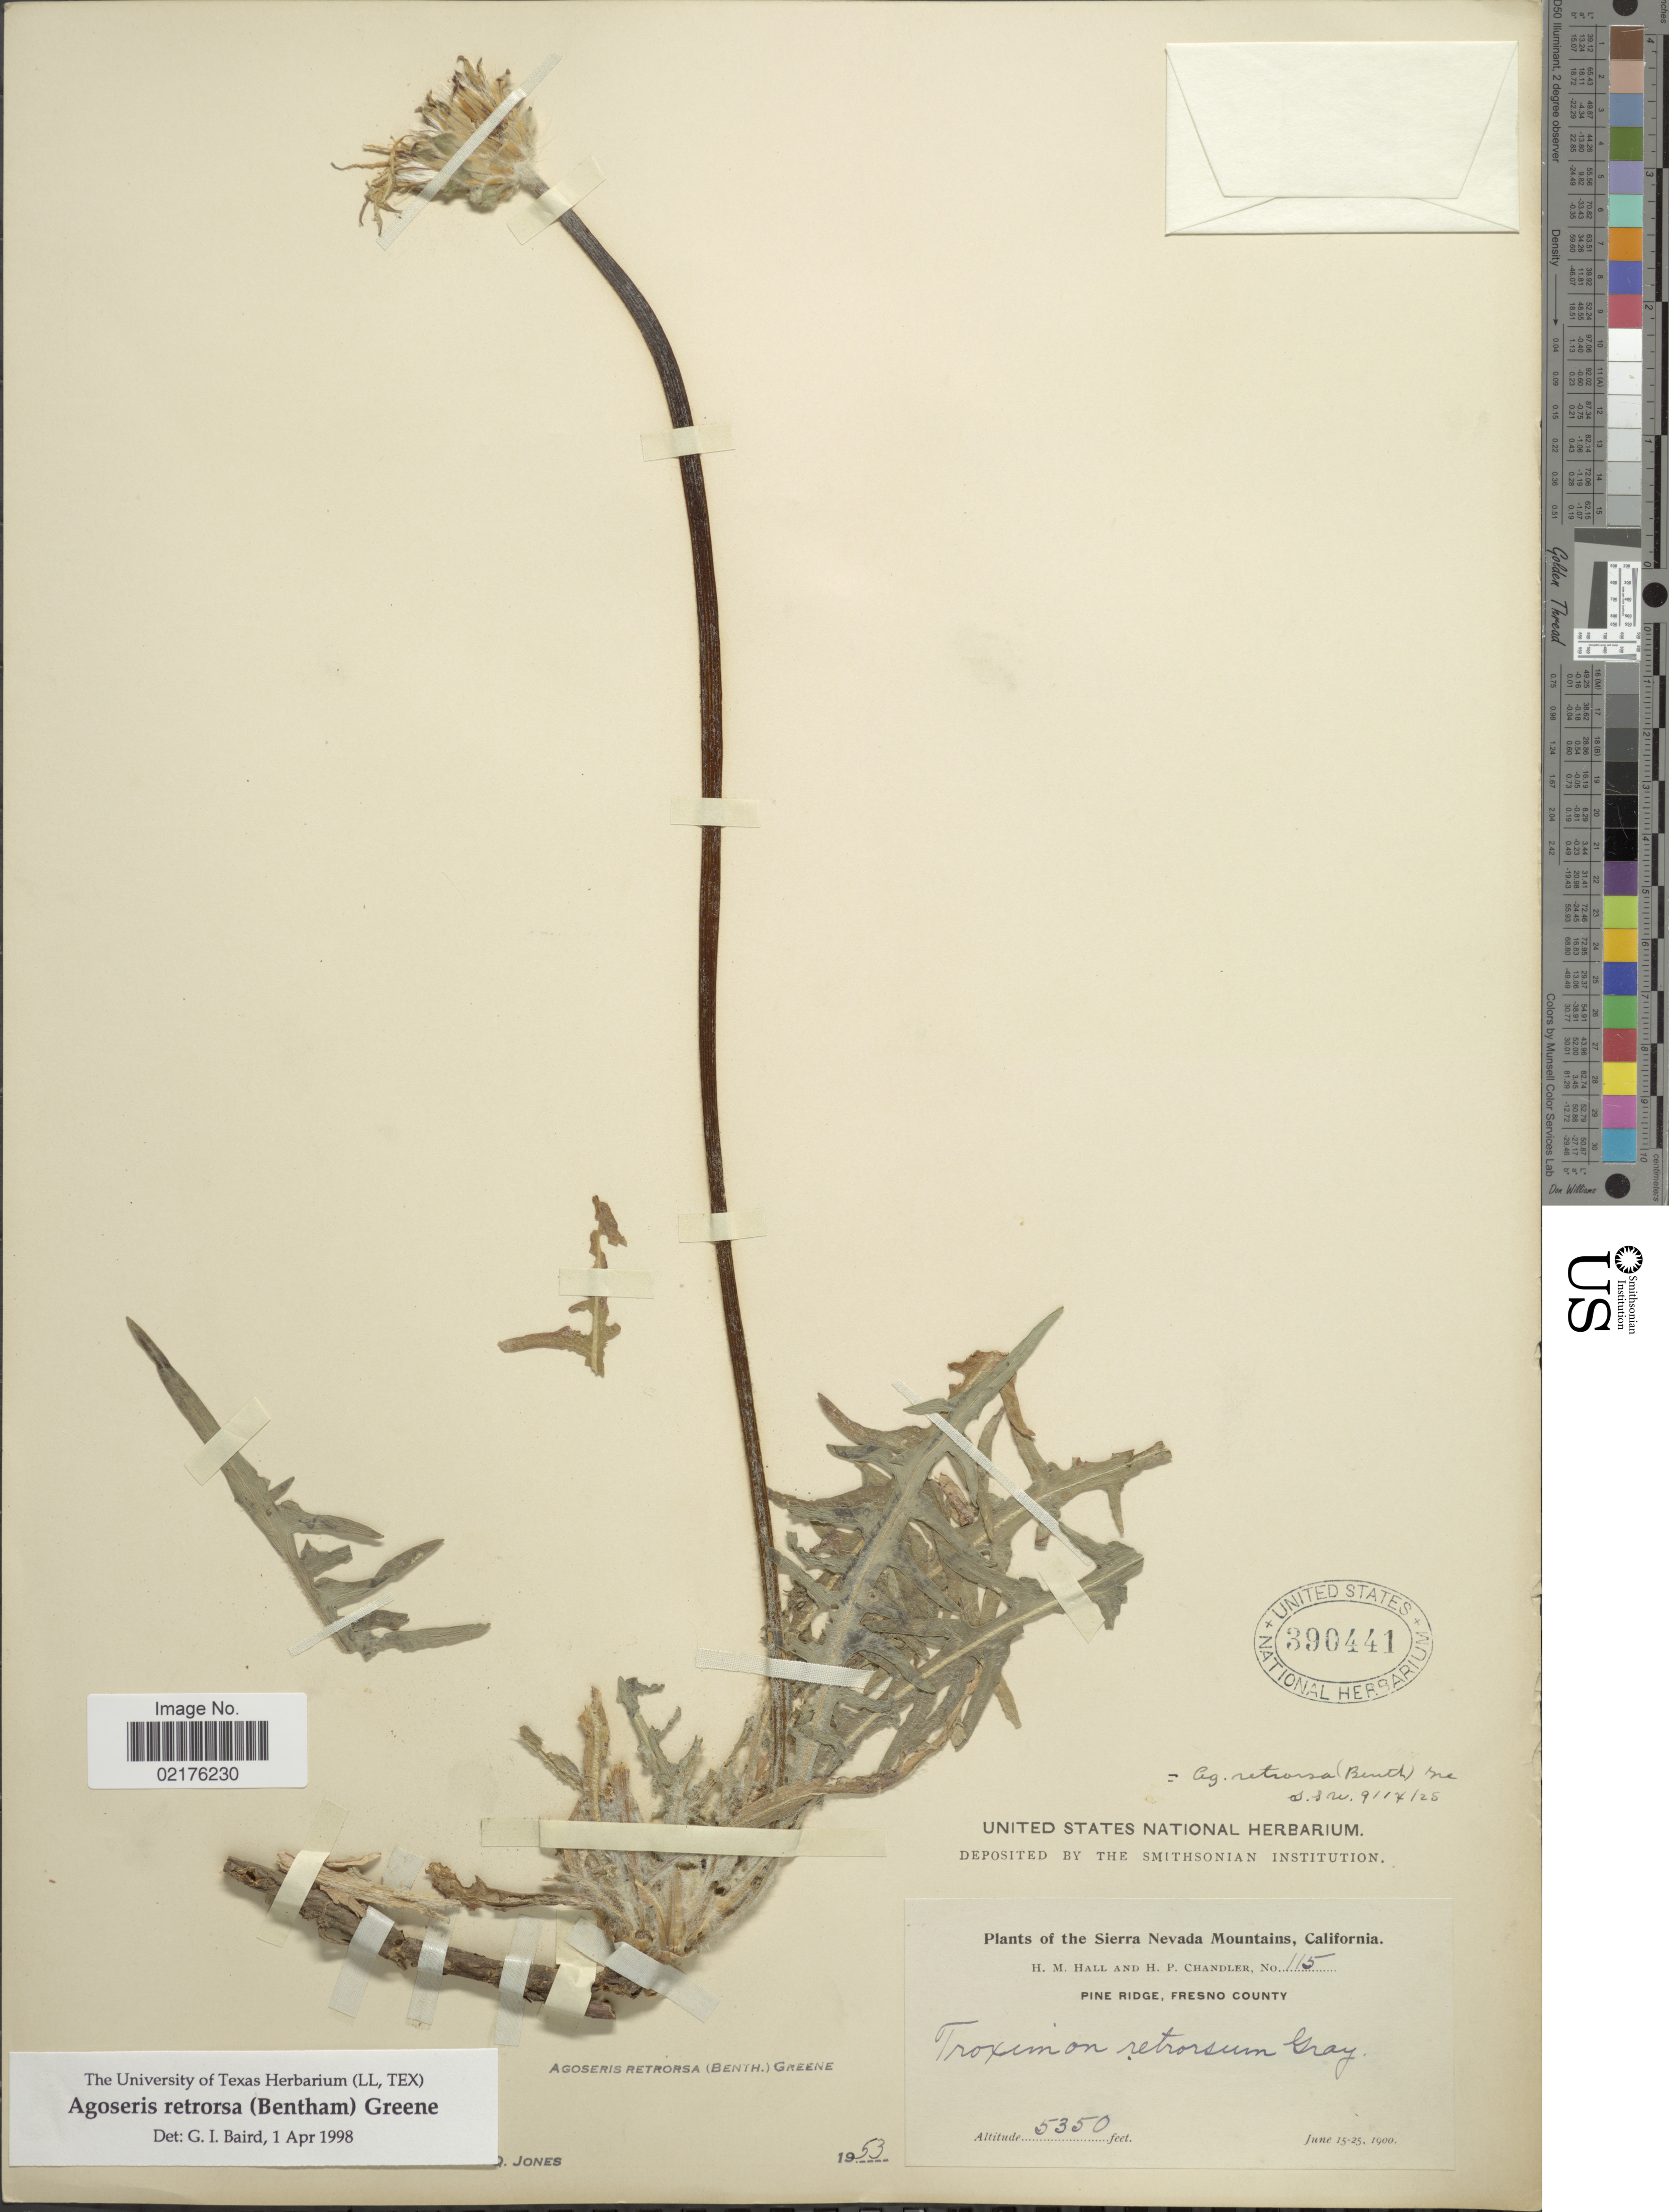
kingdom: Plantae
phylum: Tracheophyta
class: Magnoliopsida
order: Asterales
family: Asteraceae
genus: Agoseris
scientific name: Agoseris retrorsa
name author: (Benth.) Greene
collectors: H. M. Hall & H. Chandler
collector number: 115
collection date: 1900-06-15/1900-06-25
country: United States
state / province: California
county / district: Fresno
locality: The Sierra Nevada, California, Pine Ridge, Fresno County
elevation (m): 1631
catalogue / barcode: US 390441